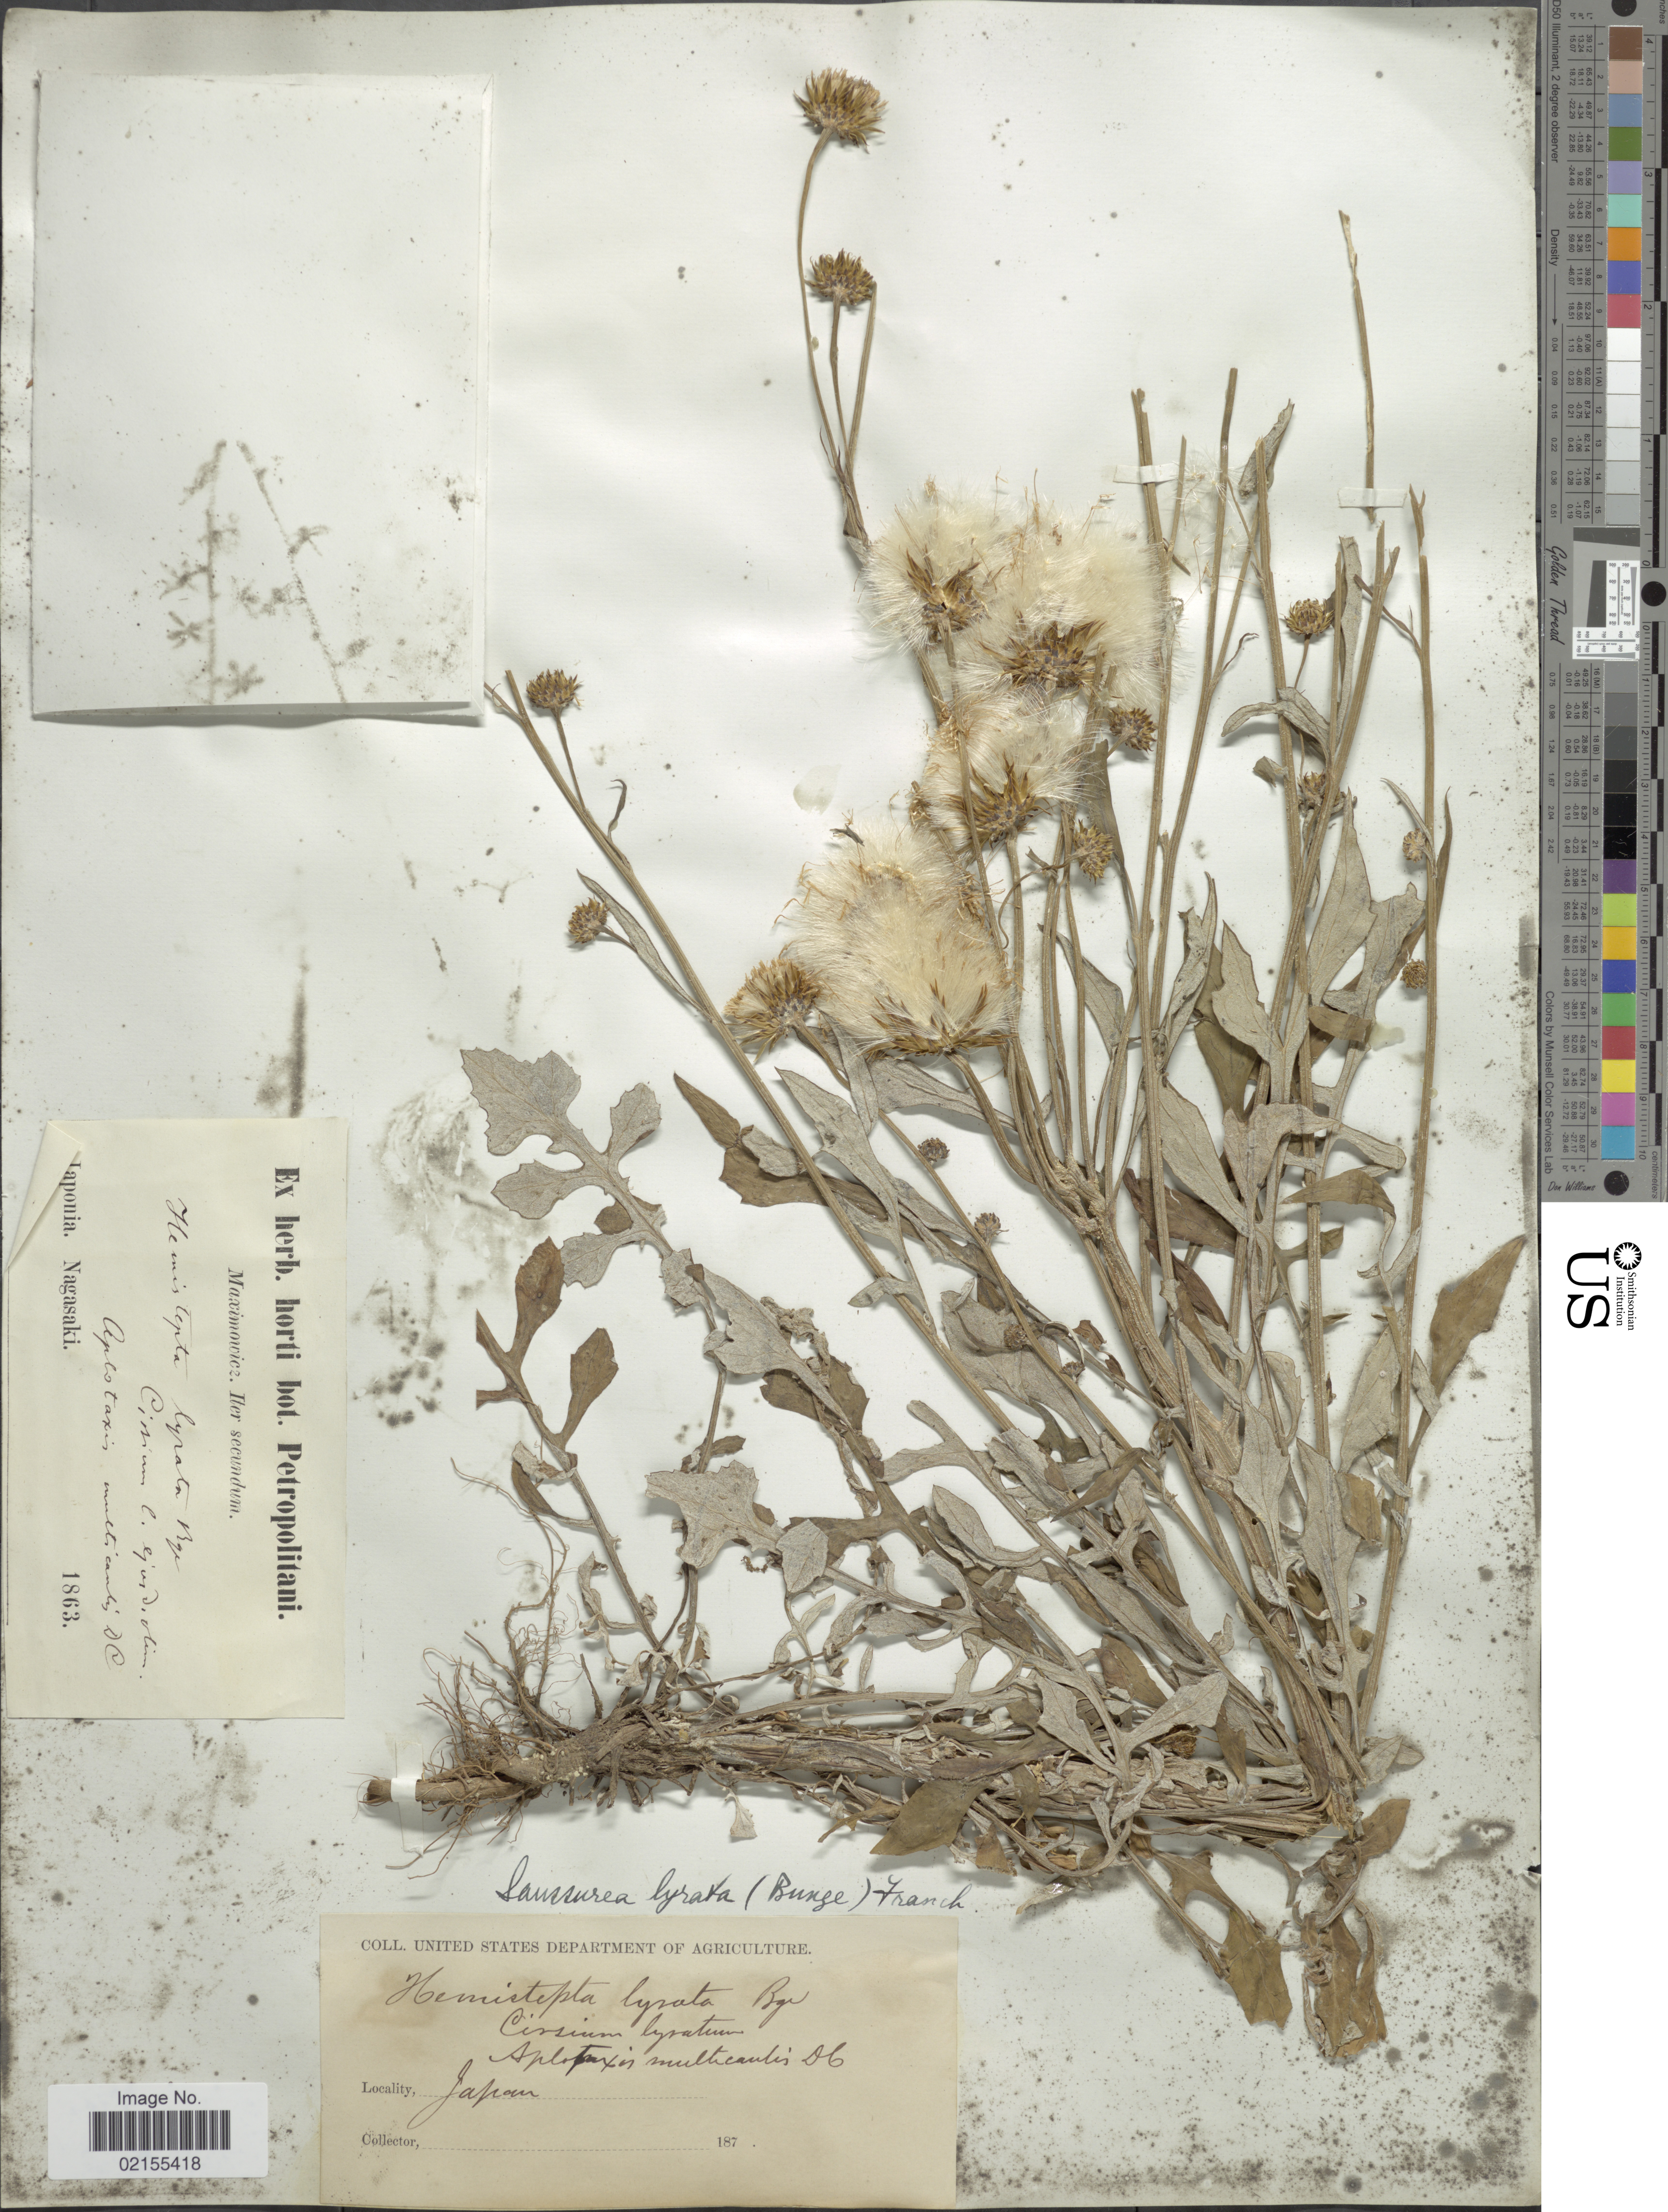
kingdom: Plantae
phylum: Tracheophyta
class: Magnoliopsida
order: Asterales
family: Asteraceae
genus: Hemistepta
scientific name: Hemistepta lyrata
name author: Bunge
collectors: ex Herb. Horti Bot. Petropolitani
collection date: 1863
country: Japan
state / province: Nagasaki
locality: Japonia